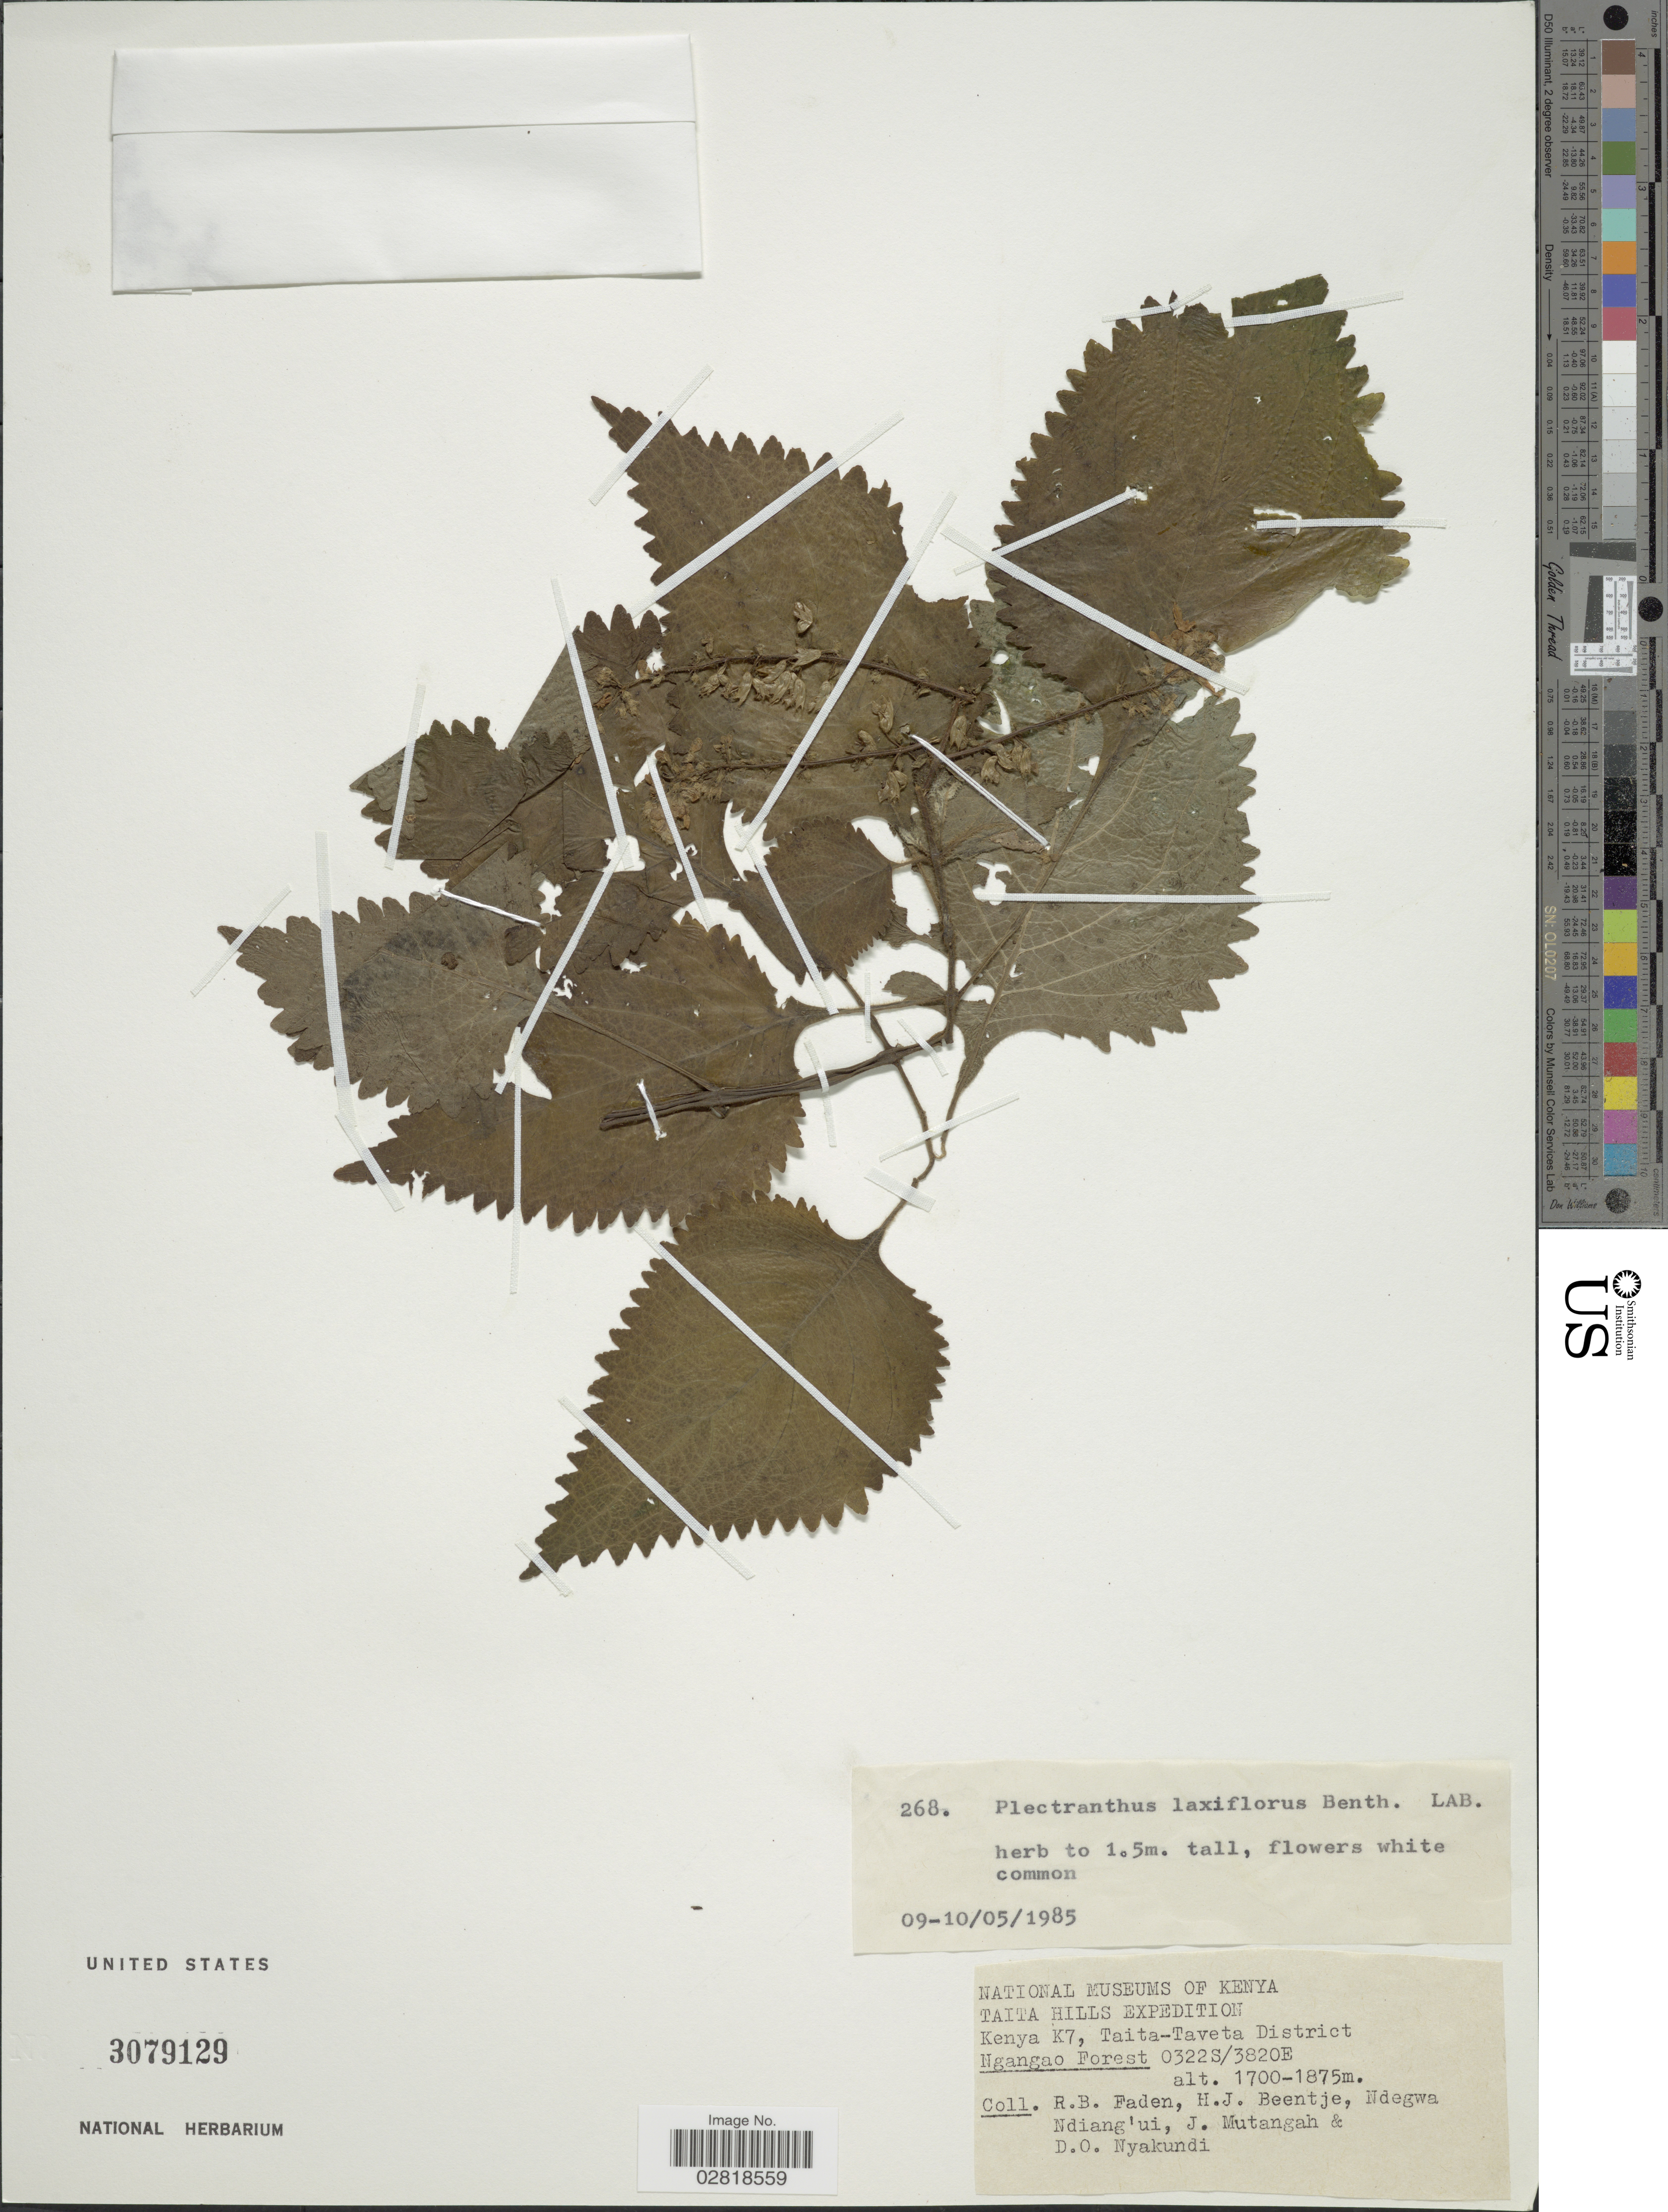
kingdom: Plantae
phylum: Tracheophyta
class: Magnoliopsida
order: Lamiales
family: Lamiaceae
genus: Plectranthus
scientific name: Plectranthus laxiflorus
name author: Benth.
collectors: R. B. Faden, H. J. Beentje, Ndegwa Ndiang'ui, J. Mutangah & D. Nyakundi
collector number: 268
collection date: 1985-05-09/1985-05-10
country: Kenya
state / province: Taita Taveta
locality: Taita Hills. K7, Taita-Taveta District. Ngangao Forest.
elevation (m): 1700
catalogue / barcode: US 3079129